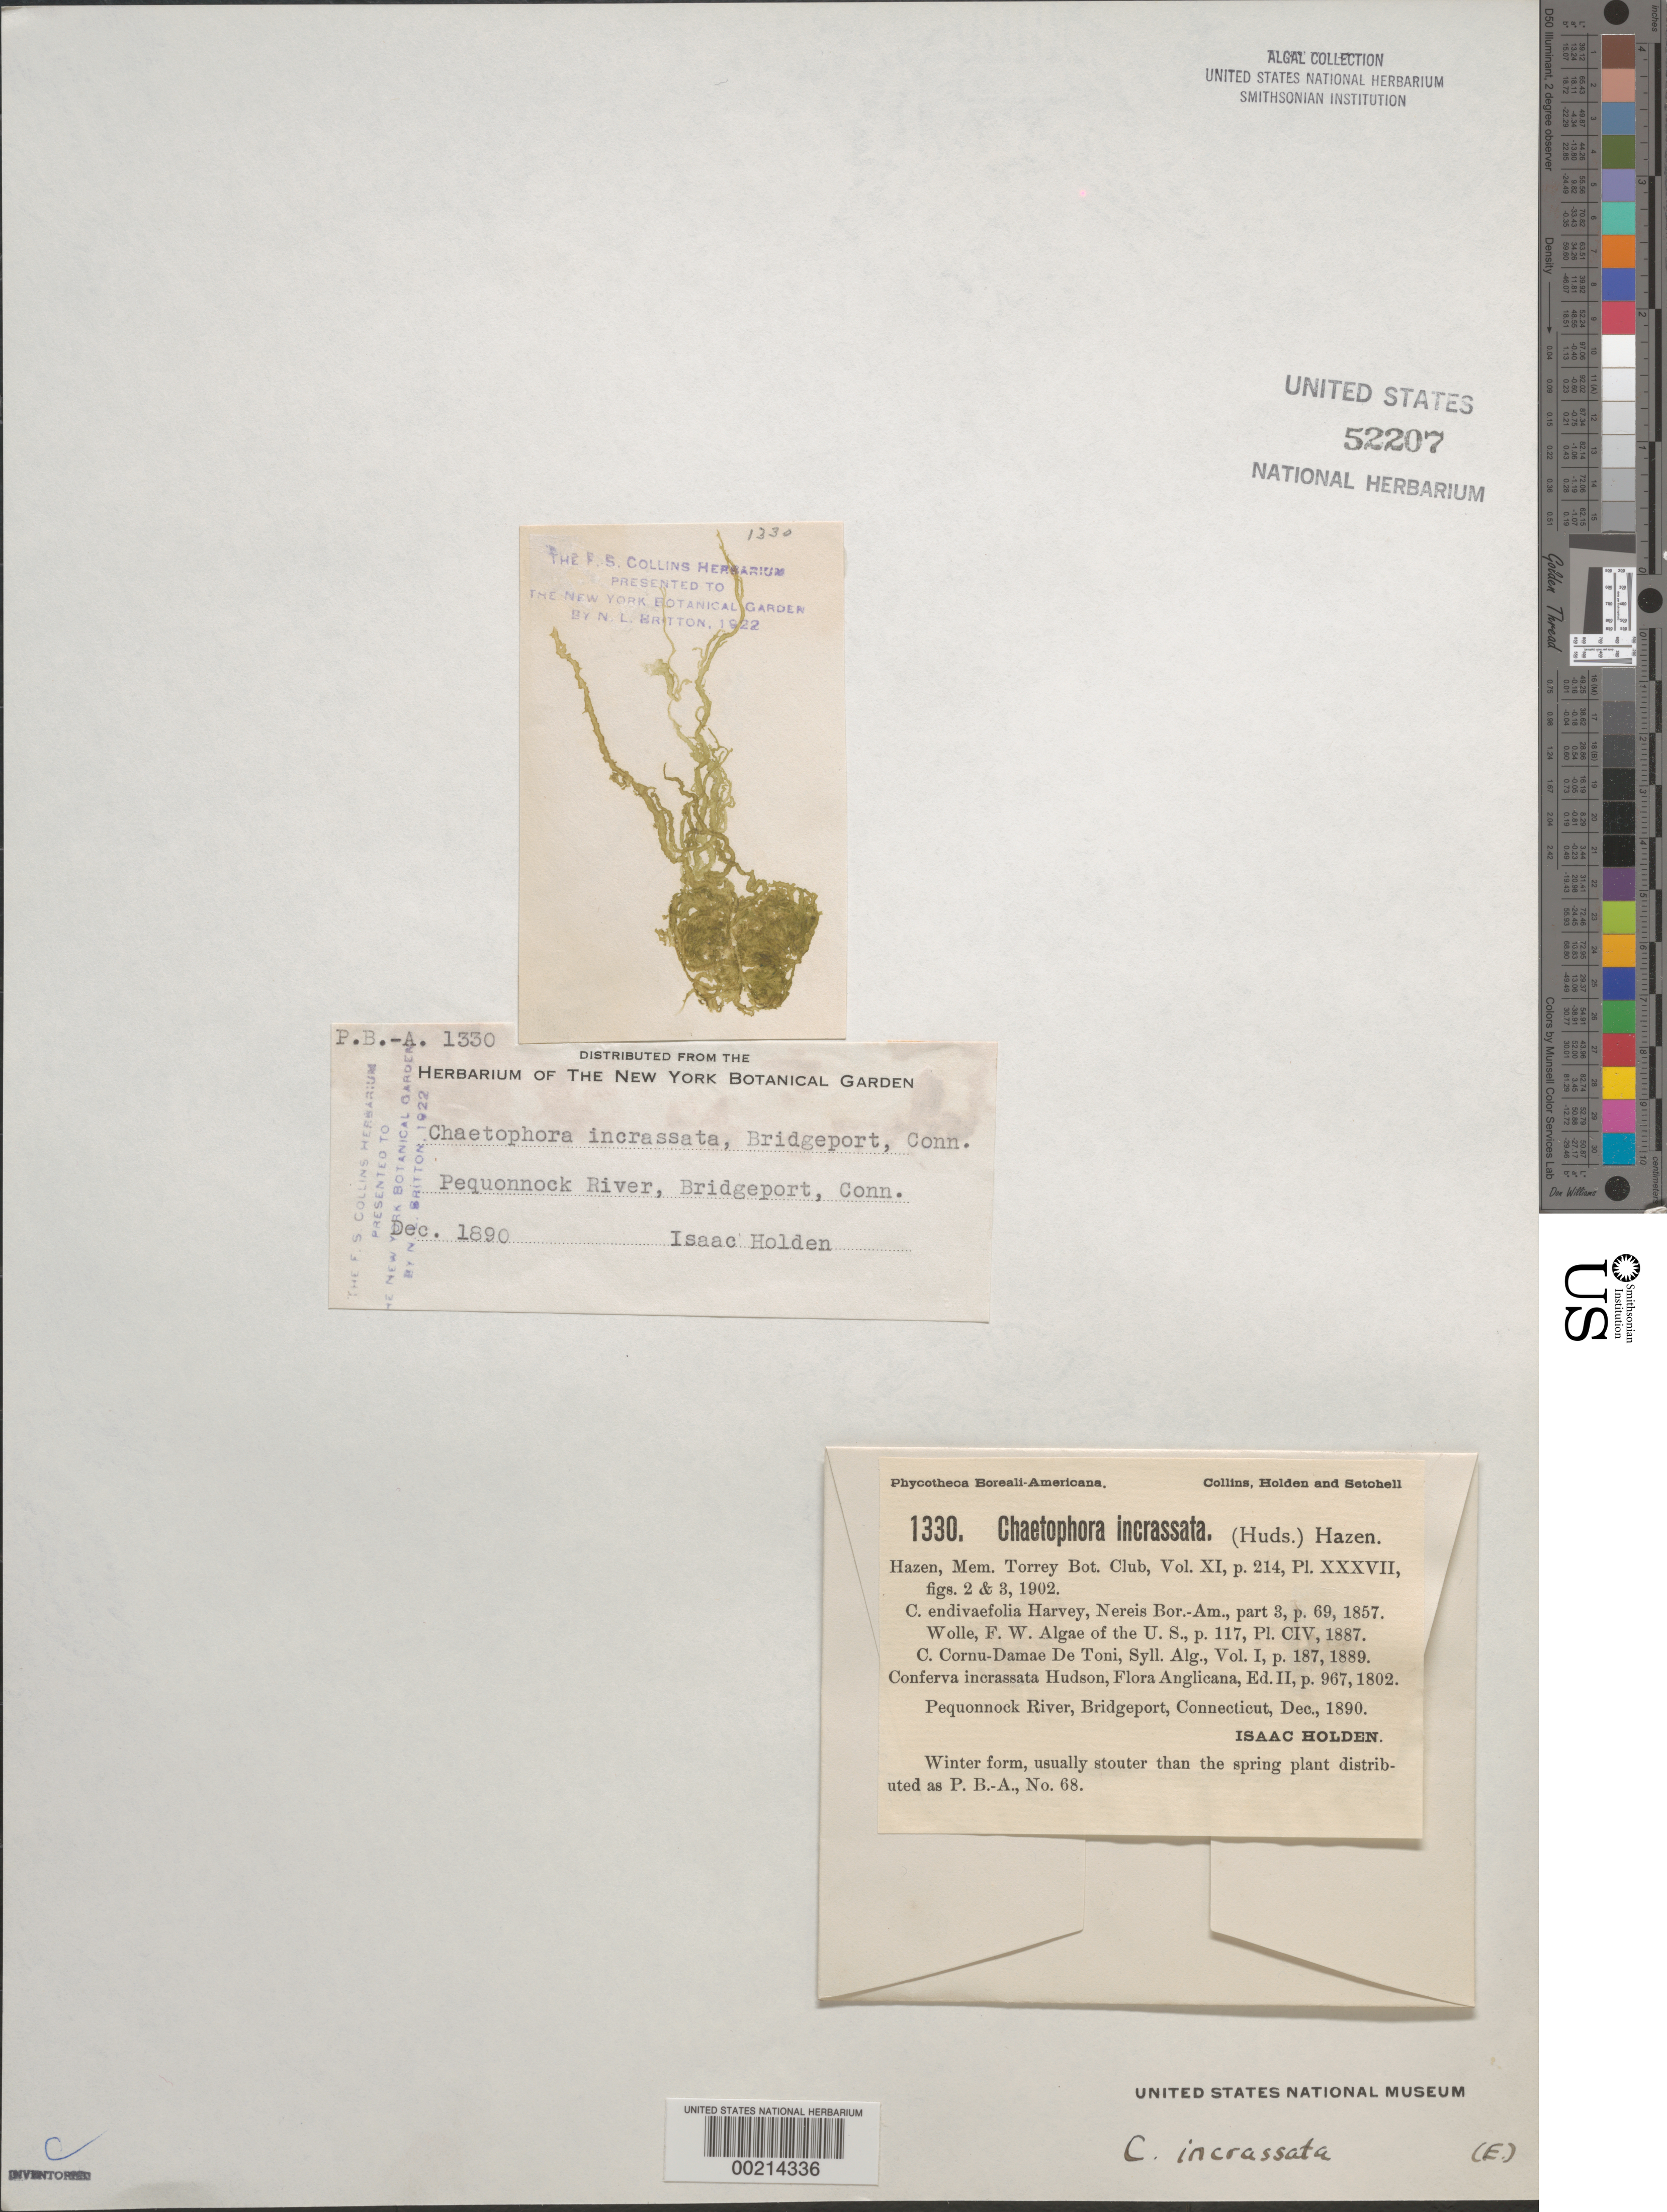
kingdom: Plantae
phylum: Tracheophyta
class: Magnoliopsida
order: Asterales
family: Asteraceae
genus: Chaetophora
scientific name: Chaetophora lobata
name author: Schrank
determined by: Algae name updating Project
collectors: I. Holden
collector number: PB-A 1330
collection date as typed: Dec 1890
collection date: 1890-12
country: United States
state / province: Connecticut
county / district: Fairfield County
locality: Pequonnock River, Bridgeport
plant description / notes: Collins, Holden & Setchell, Phycotheca Boreali-Americana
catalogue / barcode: US 52207